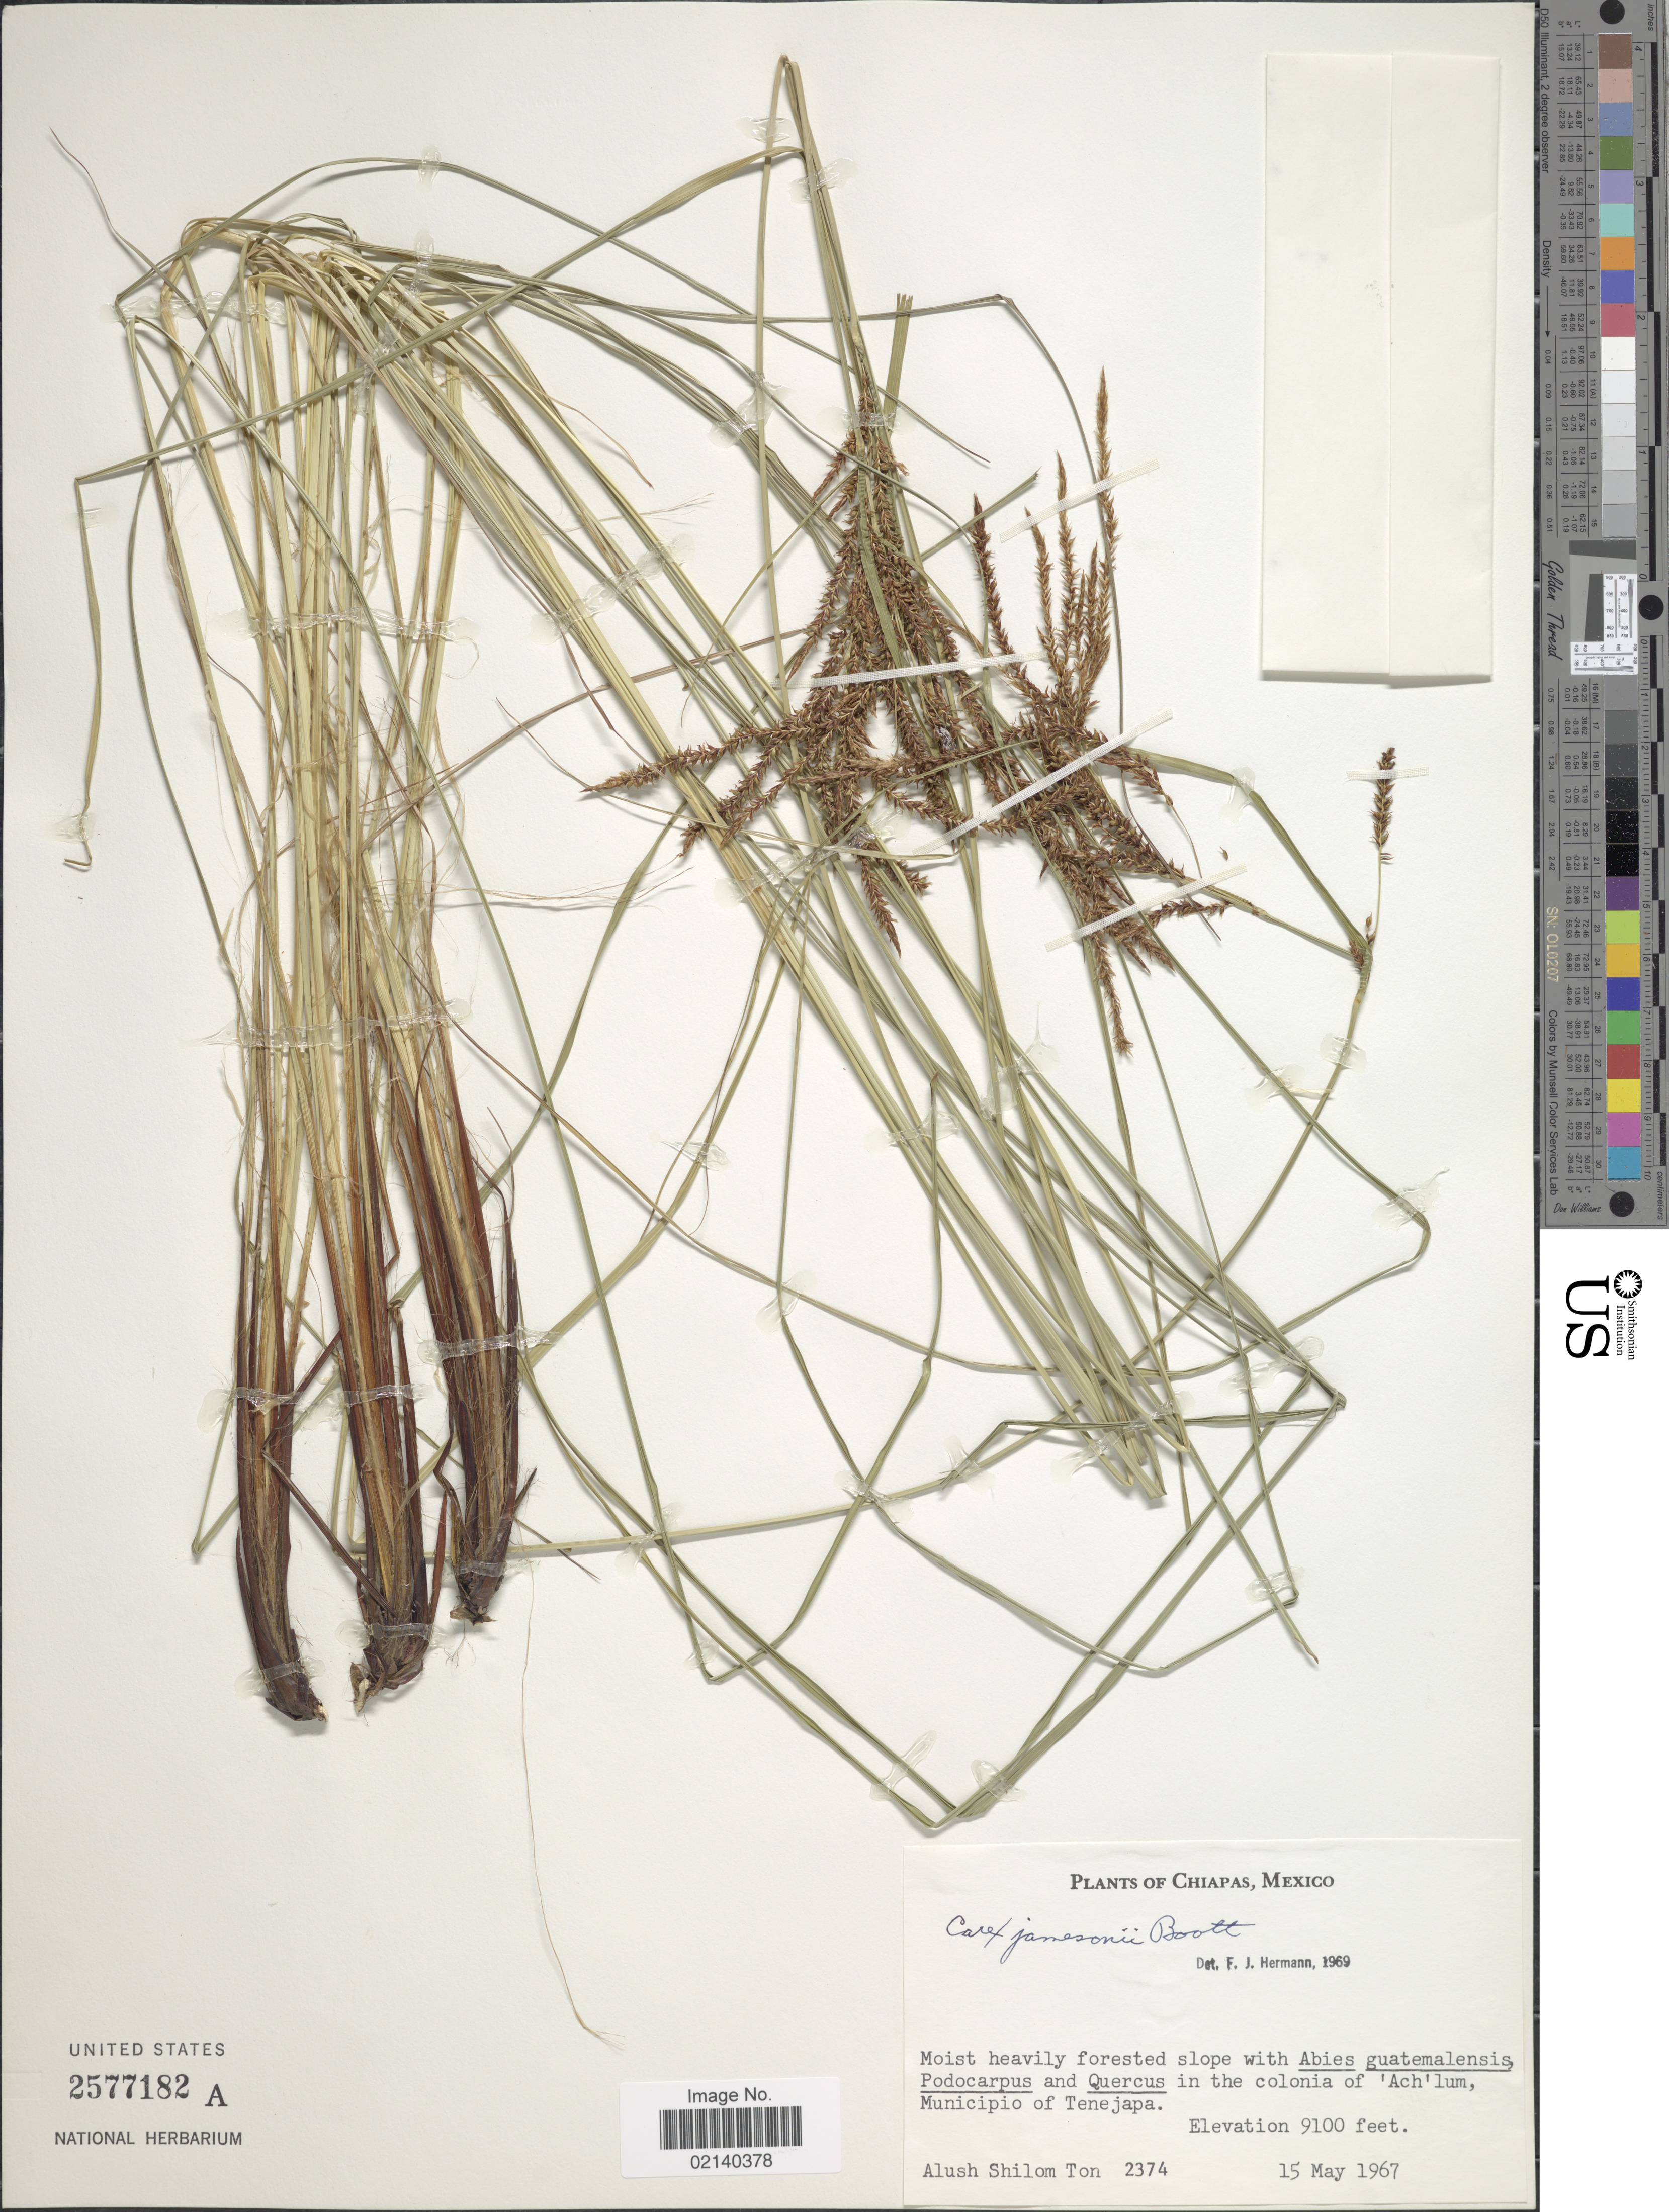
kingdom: Plantae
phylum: Tracheophyta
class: Liliopsida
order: Poales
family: Cyperaceae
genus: Carex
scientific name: Carex jamesonii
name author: Boott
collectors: A. M. Ton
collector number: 2374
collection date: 1967-05-15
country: Mexico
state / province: Chiapas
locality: Moist heavily forested slope in the colonia of 'Ach'lum, Municipio of Tenejapa.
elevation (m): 2774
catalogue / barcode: US 2577182A